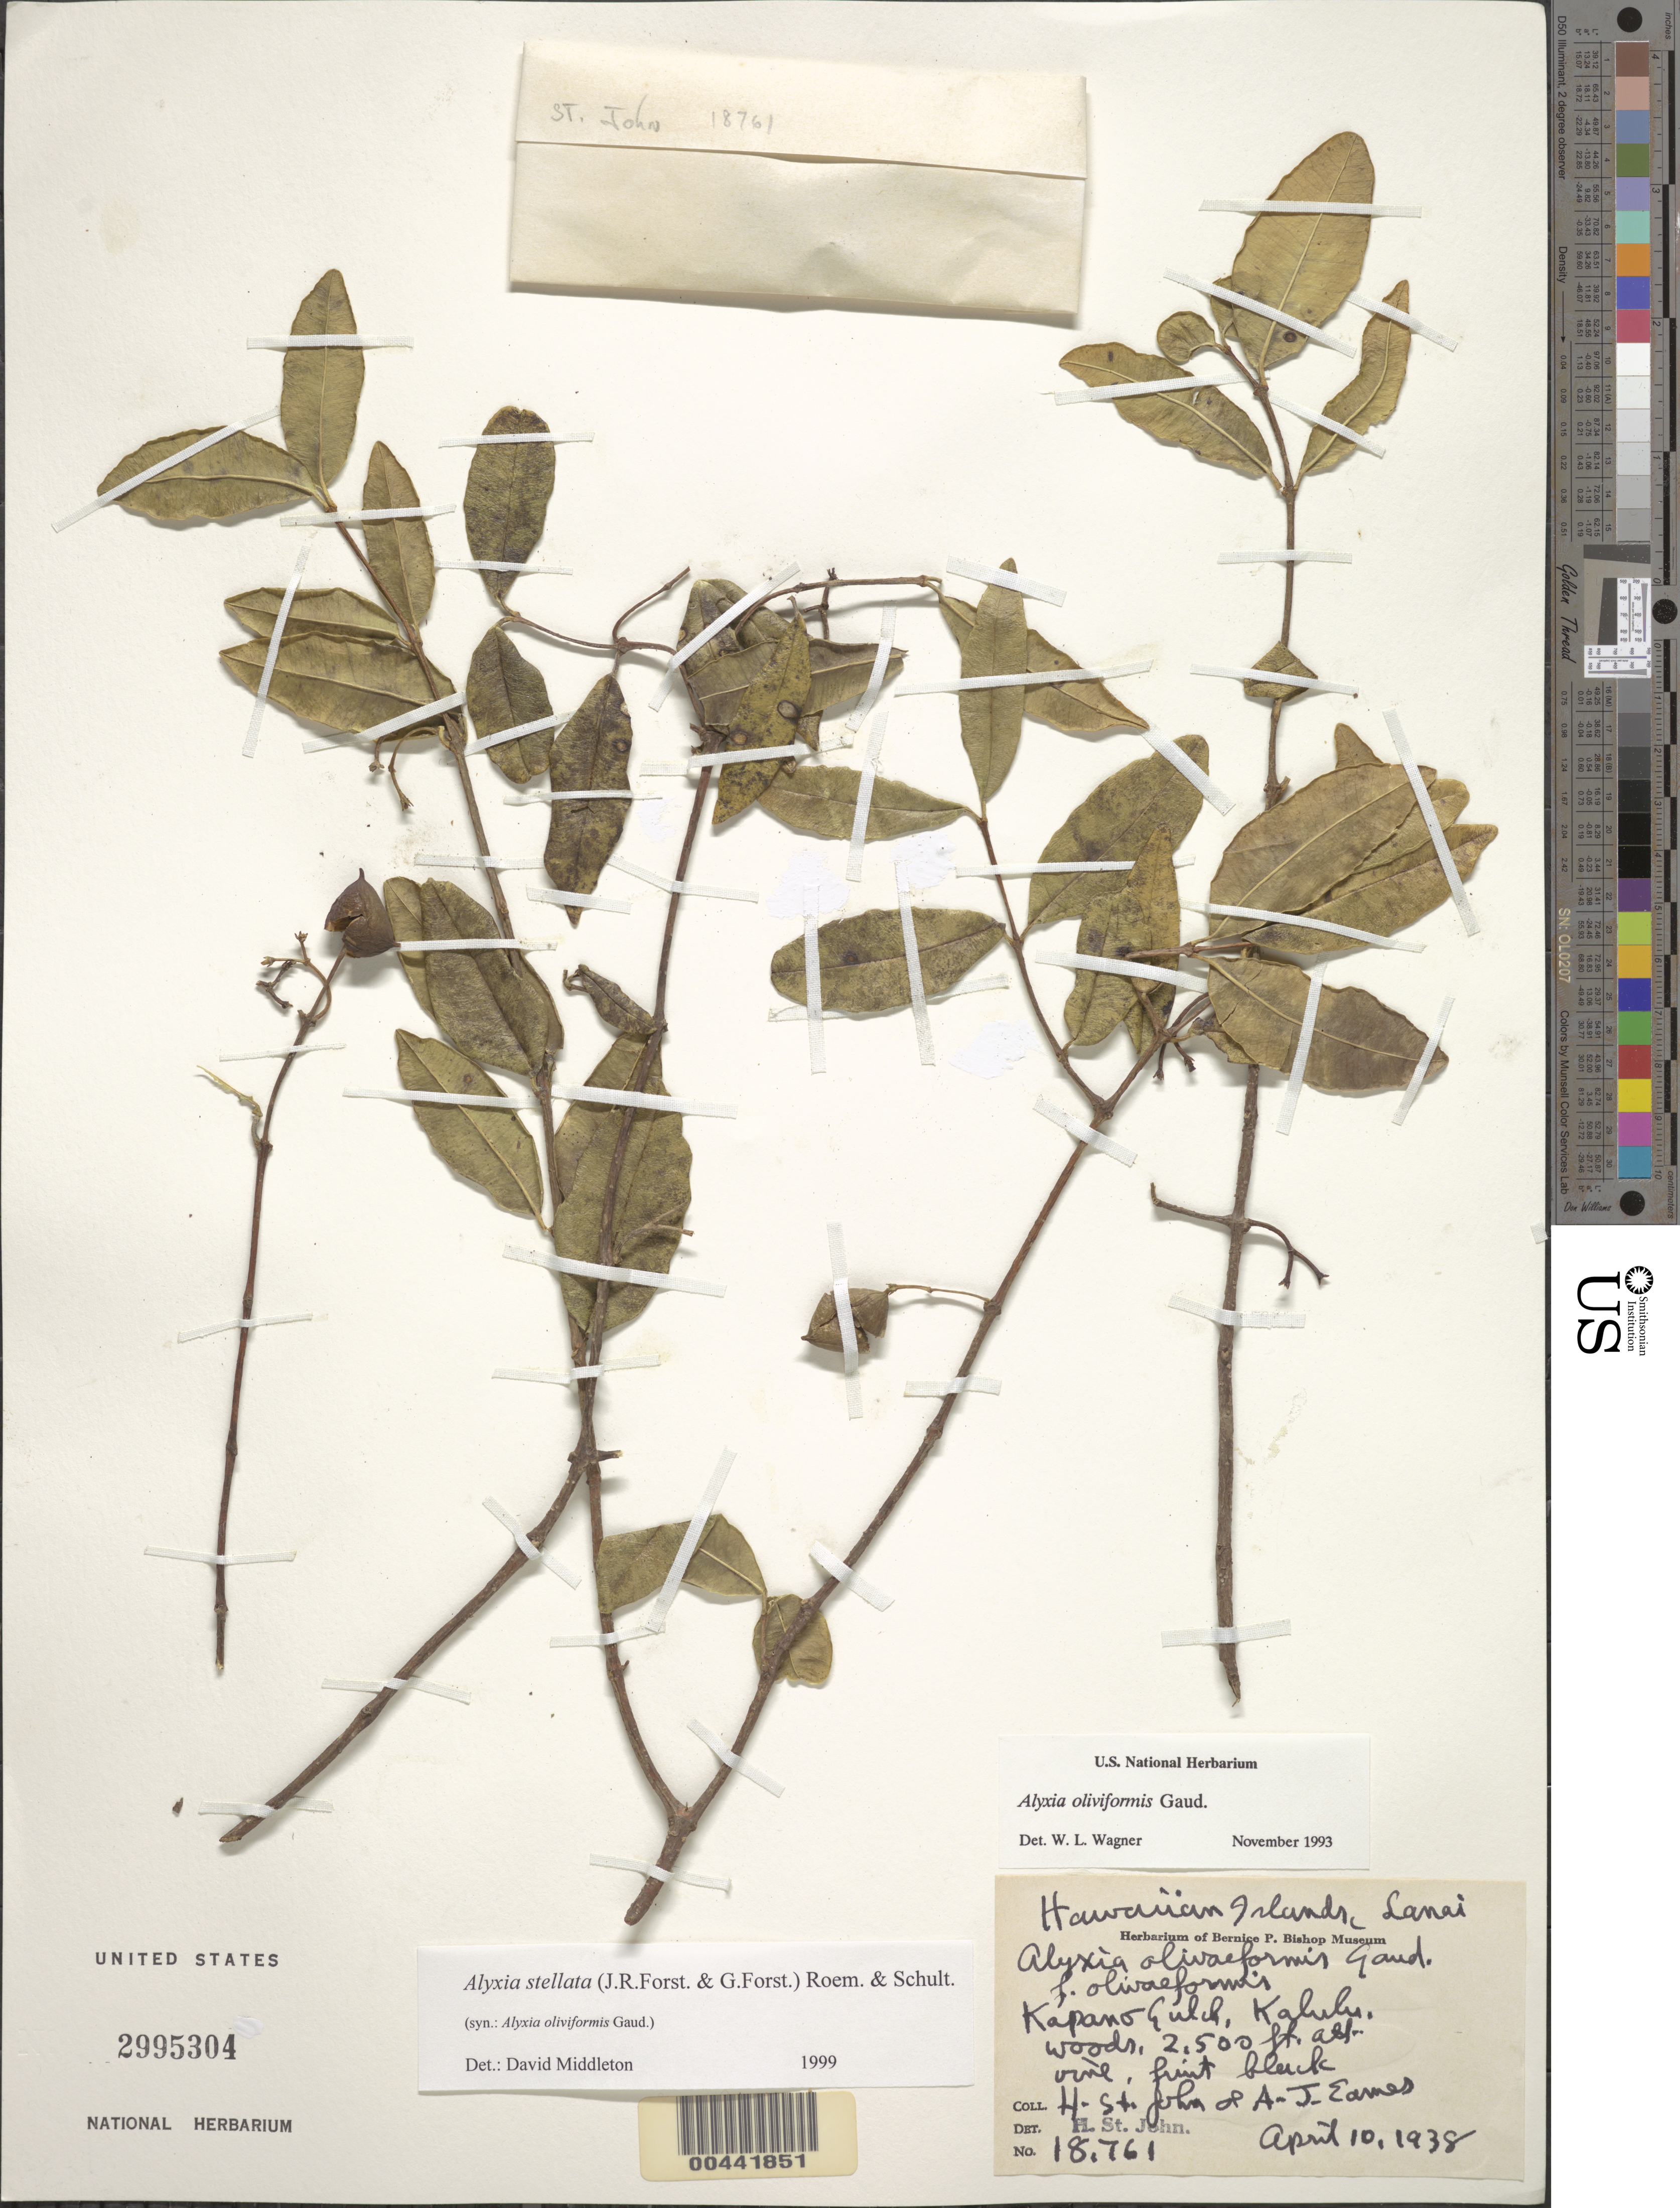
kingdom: Plantae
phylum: Tracheophyta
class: Magnoliopsida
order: Gentianales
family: Apocynaceae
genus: Alyxia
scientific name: Alyxia stellata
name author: (J.R. Forst. & G. Forst.) Roem. & Schult.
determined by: Middleton, D. J.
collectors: H. St. John & A. J. Eames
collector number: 18761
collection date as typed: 10 Apr 1938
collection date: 1938-04-10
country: United States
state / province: Hawaii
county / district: Kauai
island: Kaua'i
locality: Kapano Gulch, Kalulu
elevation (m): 762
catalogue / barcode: US 2995304